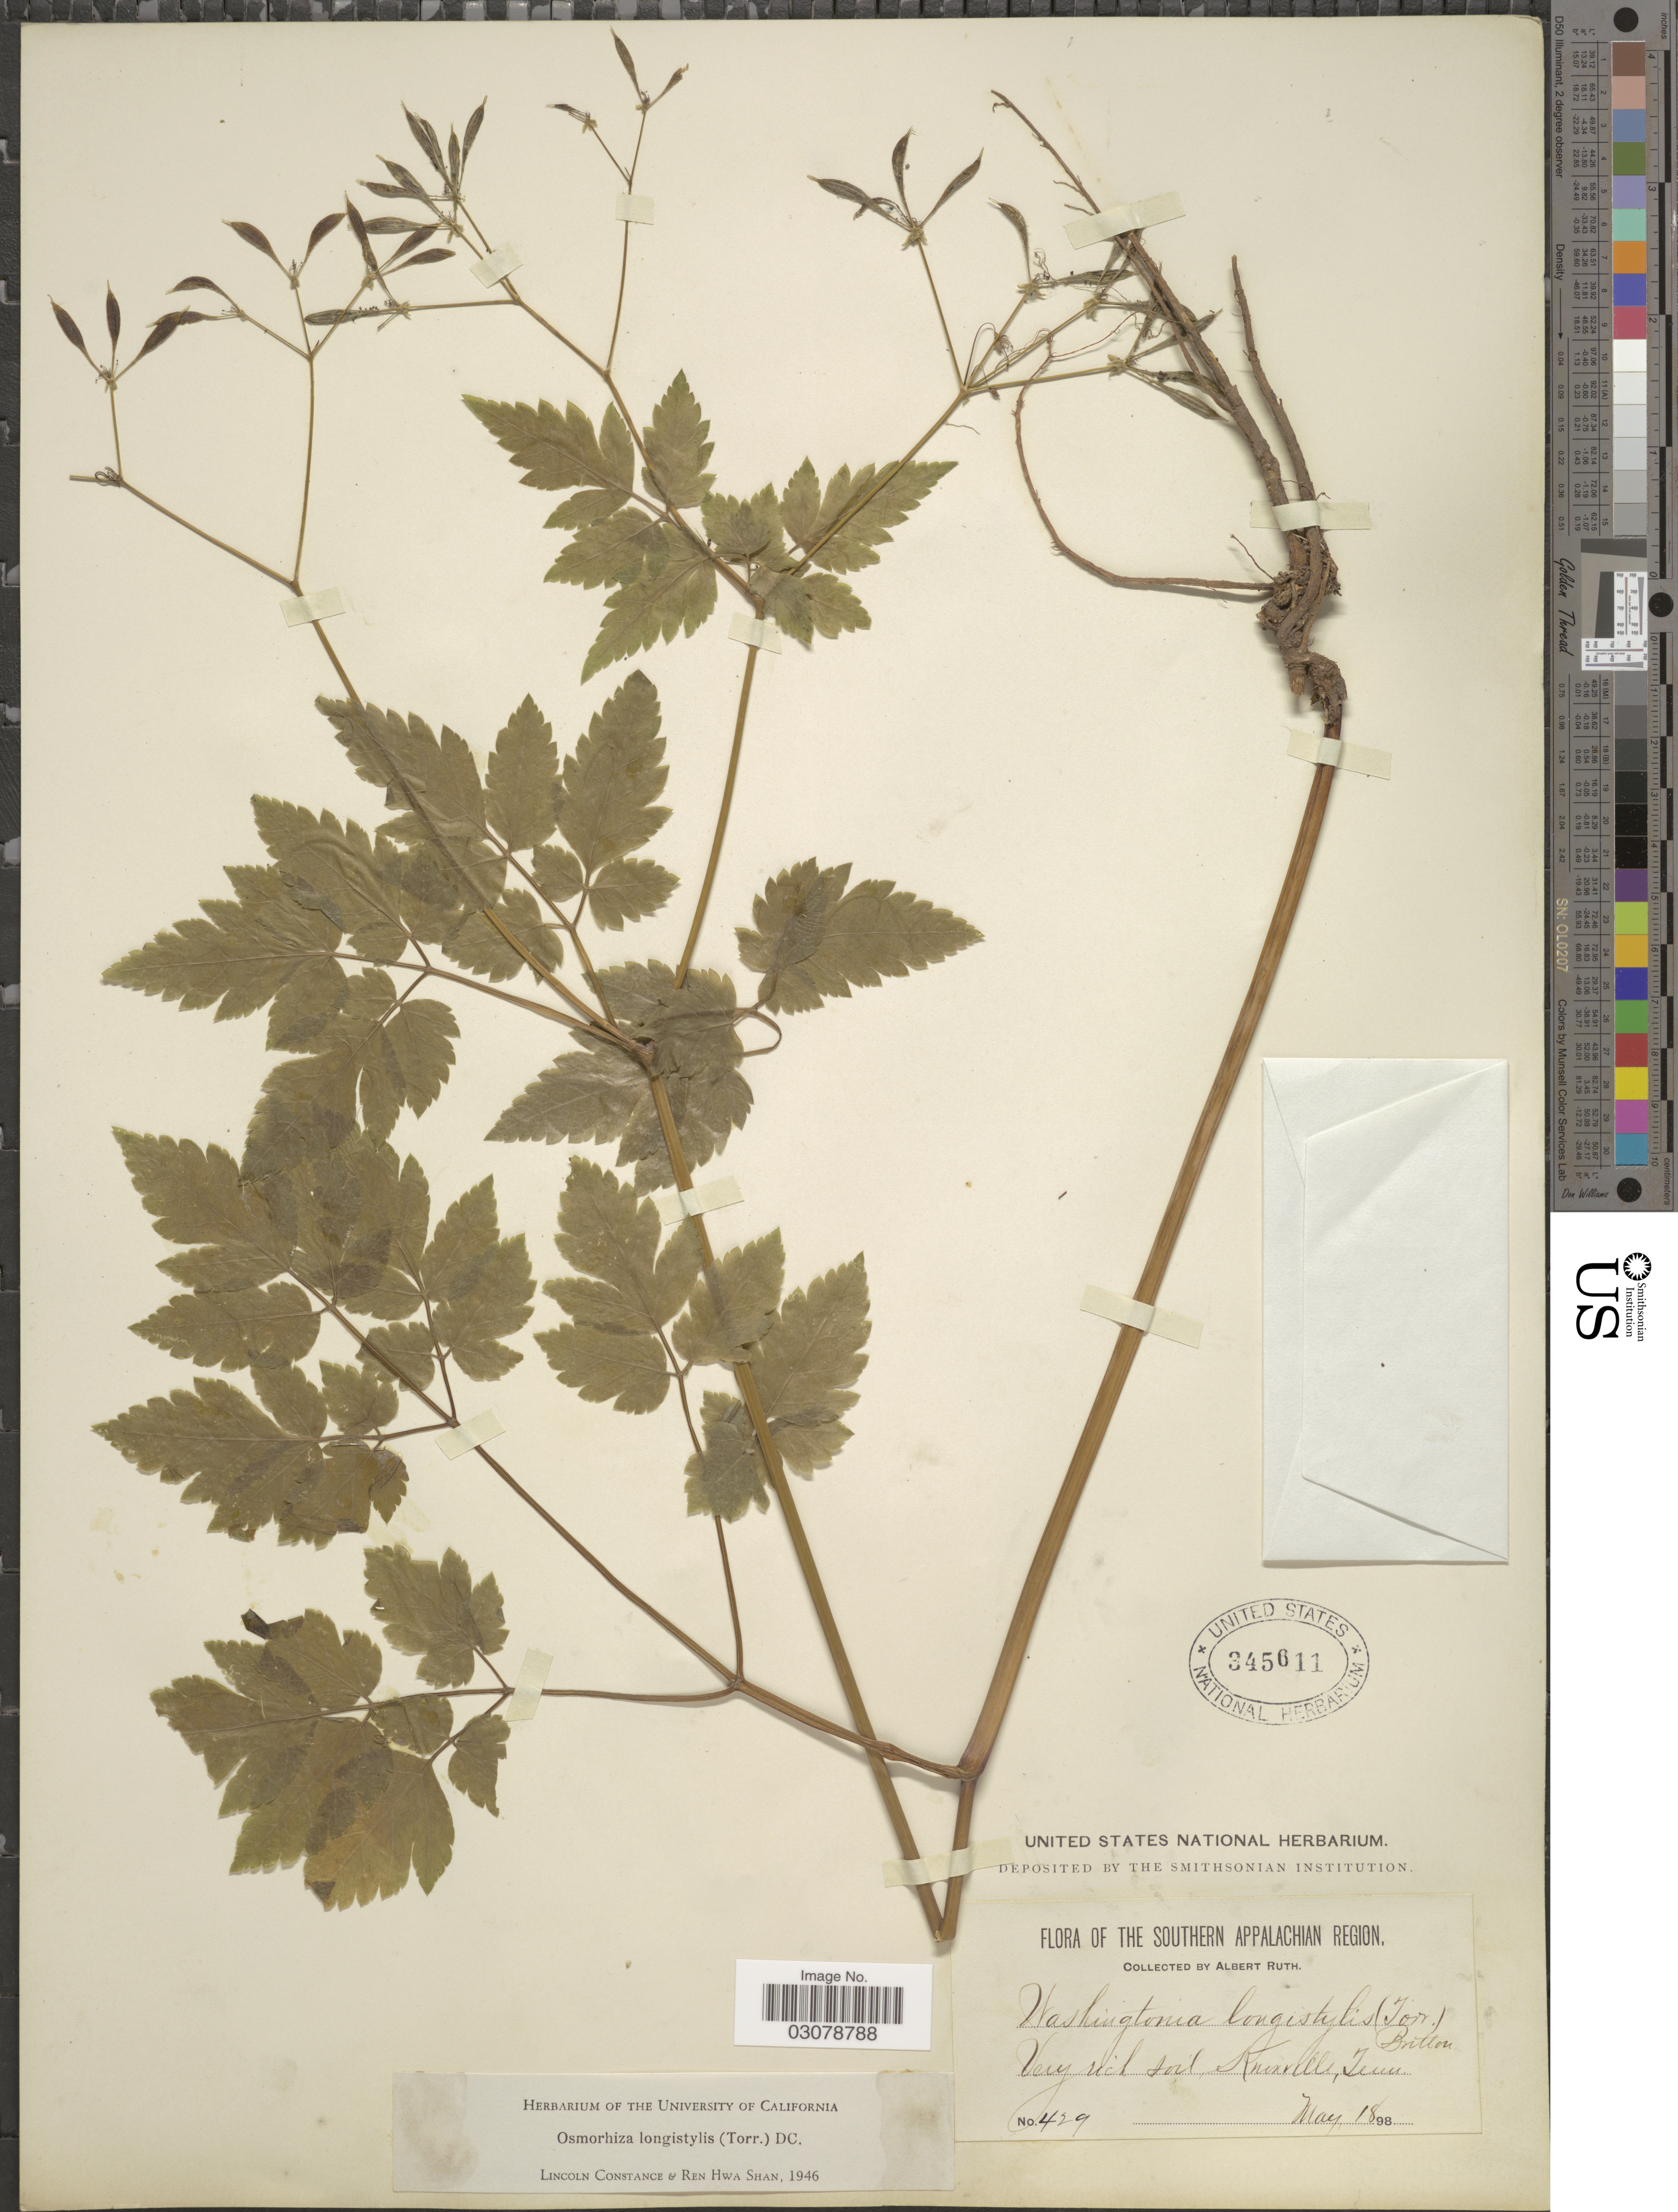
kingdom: Plantae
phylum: Tracheophyta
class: Magnoliopsida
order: Apiales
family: Apiaceae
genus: Osmorhiza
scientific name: Osmorhiza longistylis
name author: (Torr.) DC.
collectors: A. Ruth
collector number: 429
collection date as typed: Transcribed d/m/y: 18/5/98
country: United States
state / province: Tennessee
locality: The Southern Appalachian Region, Knoxville.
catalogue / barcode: US 345611